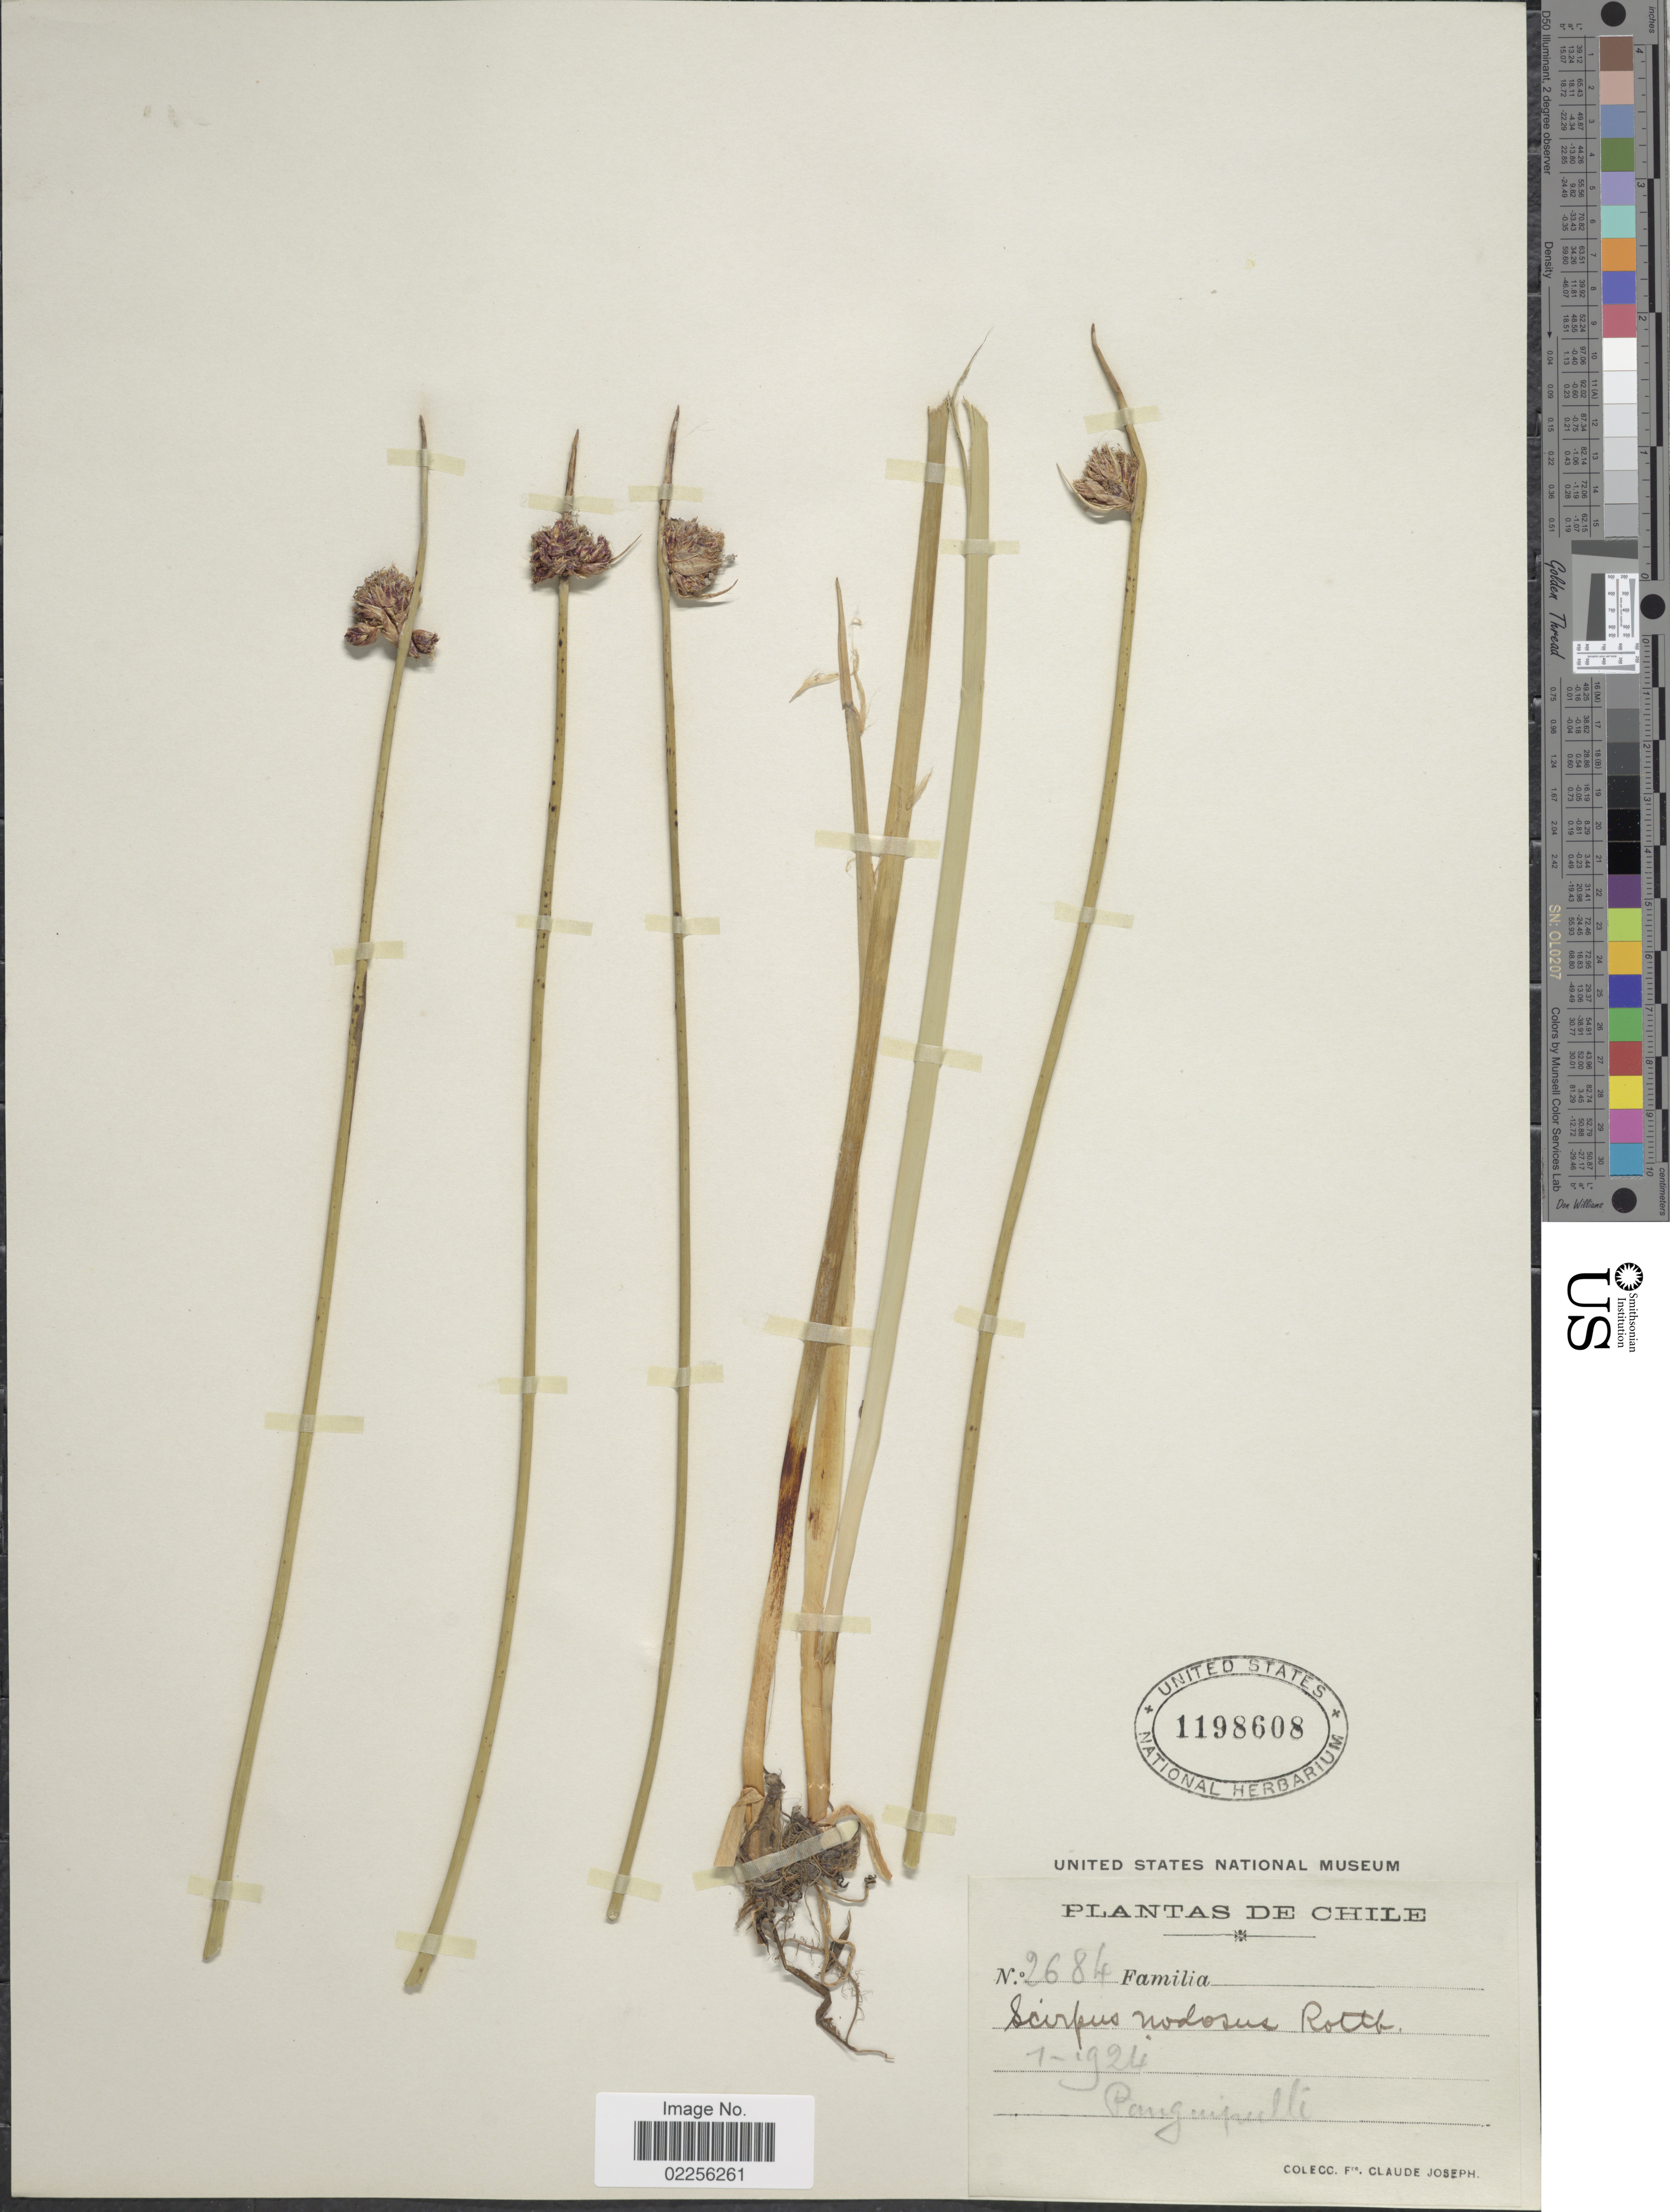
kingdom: Plantae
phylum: Tracheophyta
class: Liliopsida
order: Poales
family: Cyperaceae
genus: Schoenoplectus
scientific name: Schoenoplectus sp.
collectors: Bro. Claude-Joseph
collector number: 2684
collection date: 1924-01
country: Chile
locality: Panguipulli.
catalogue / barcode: US 1198608